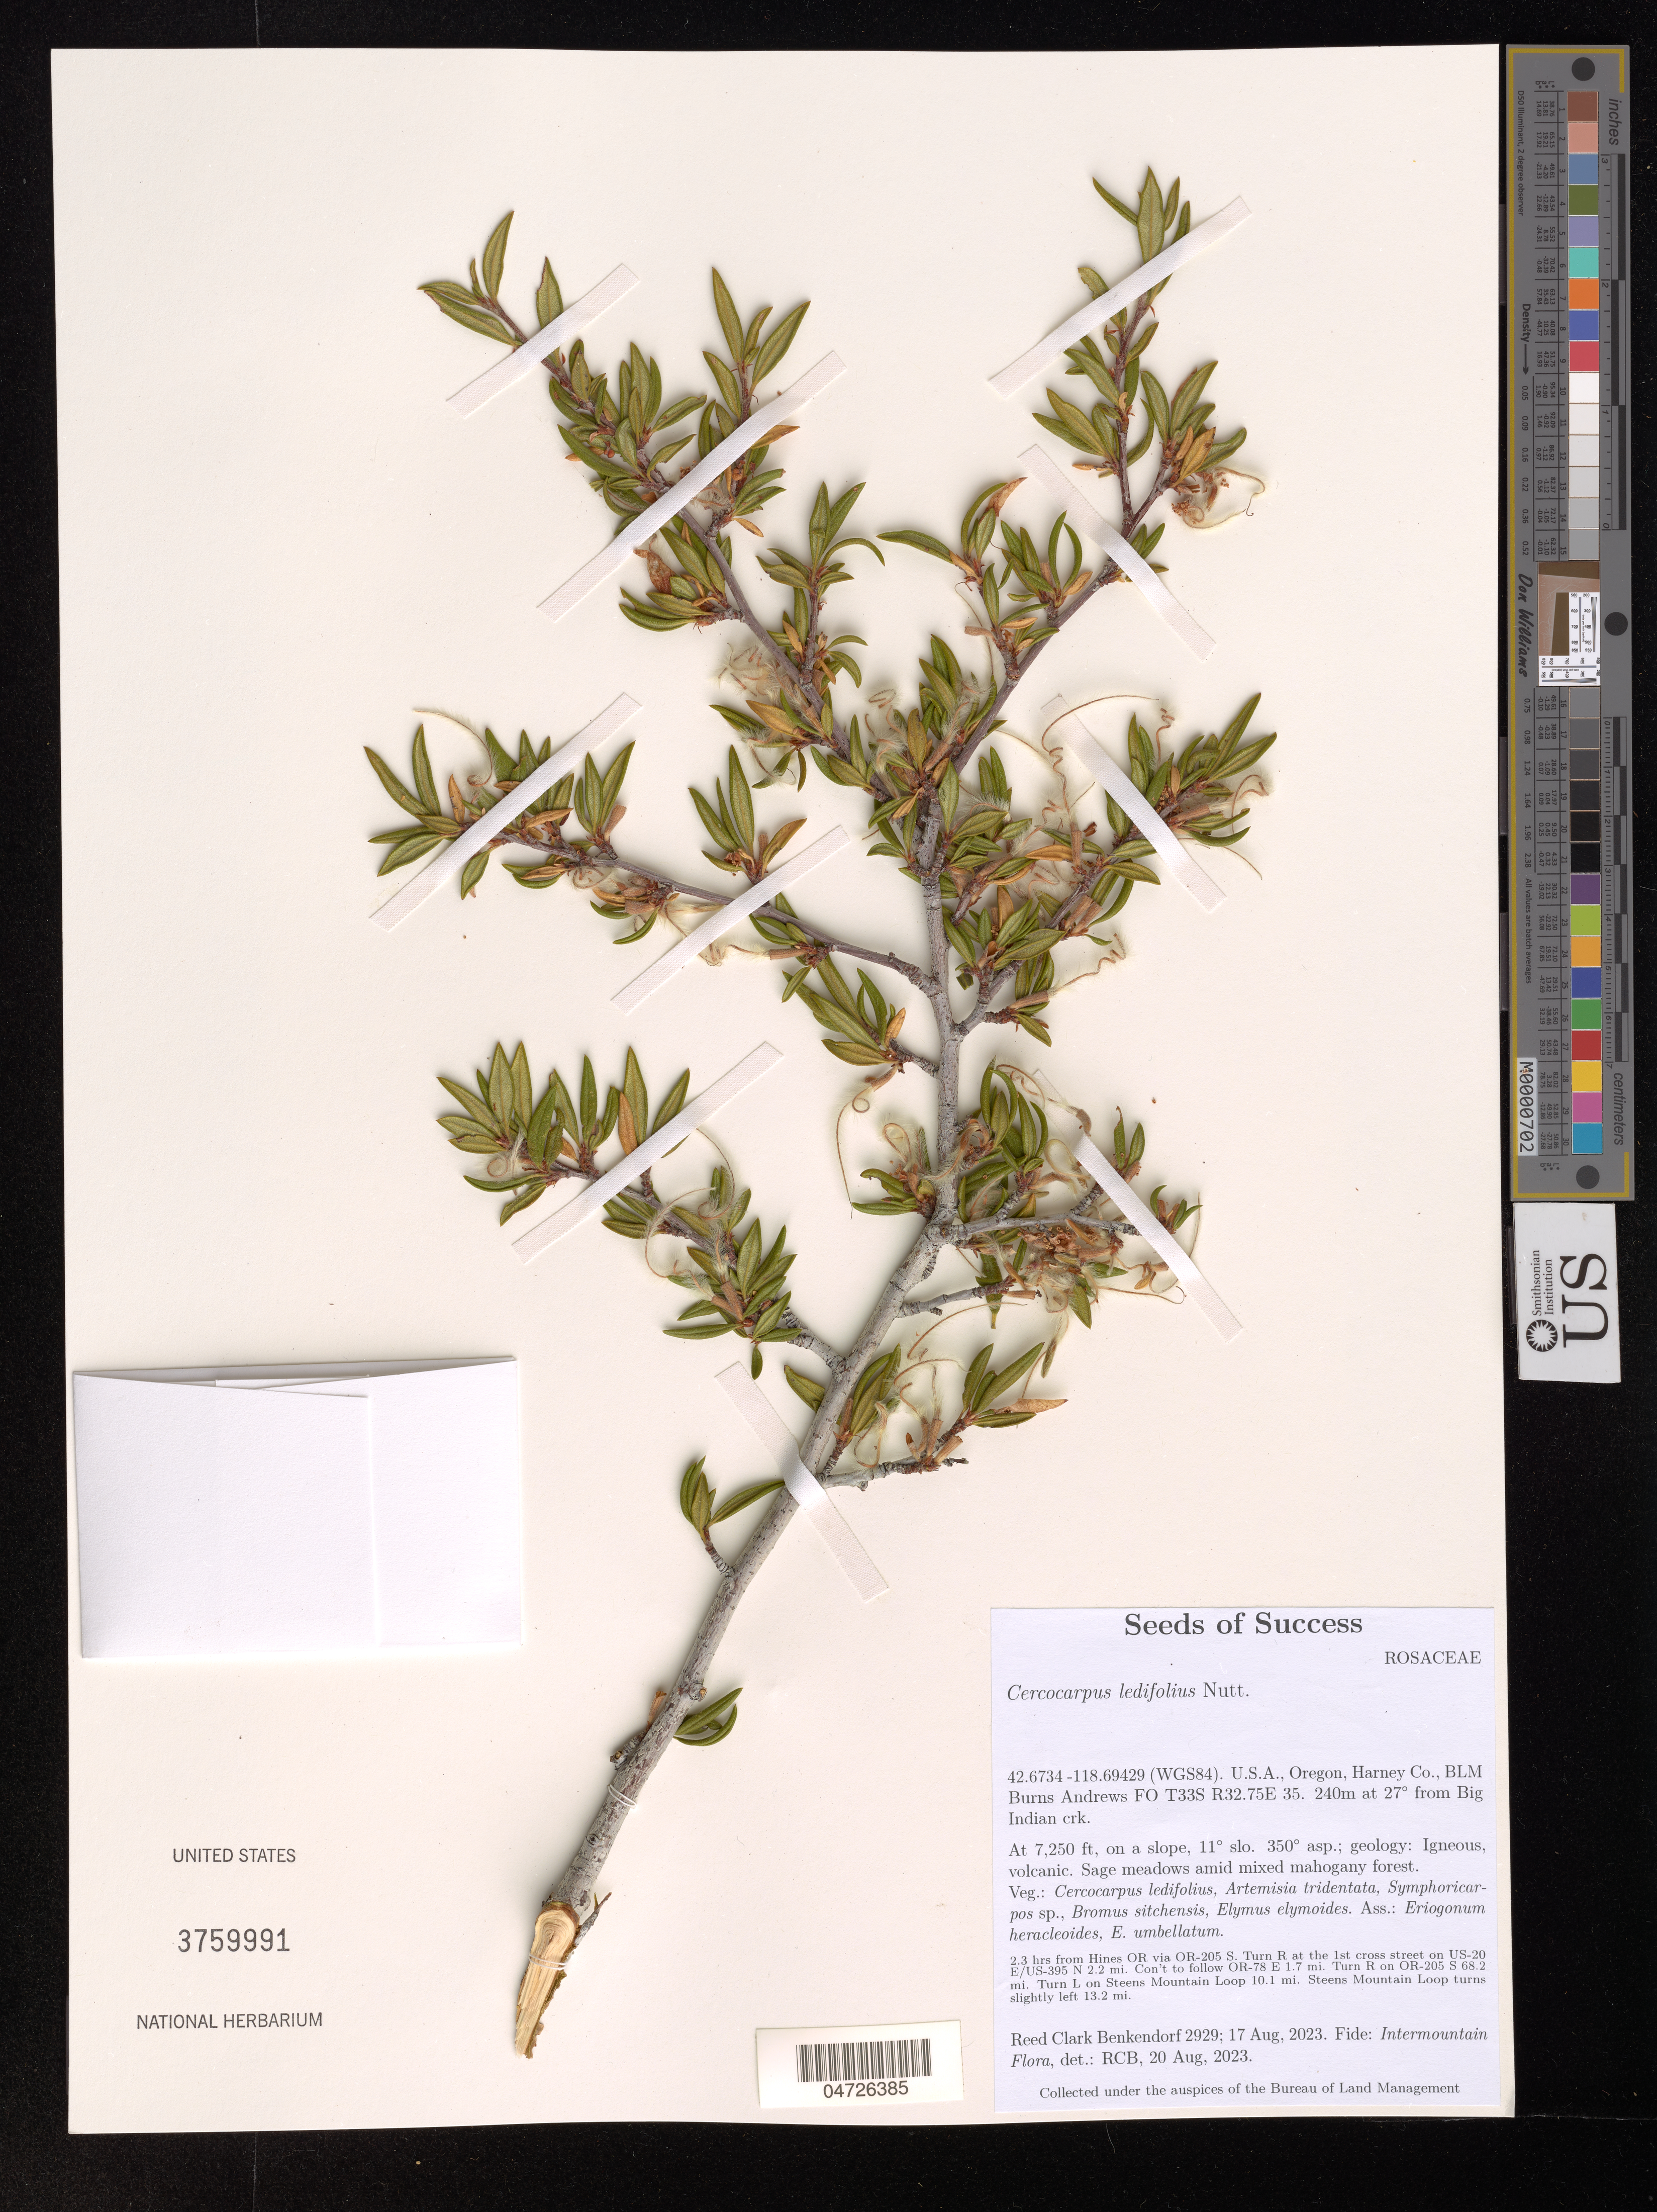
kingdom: Plantae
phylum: Tracheophyta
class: Magnoliopsida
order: Rosales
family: Rosaceae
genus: Cercocarpus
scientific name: Cercocarpus ledifolius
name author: Nutt.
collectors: R. Benkendorf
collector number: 2029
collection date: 2023-08-17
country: United States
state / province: Oregon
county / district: Harney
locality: Harney Co., BLM Burns Andrews FO T33S R32.75E 35. 240m at 27° from Big Indian crk. 2.3 hrs from Hines OR via OR-205 S. Turn R at the 1st cross street on US-20 E/US-395 N 2.2 mi. Con't to follow OR-78E 1.7 mi. Turn R on OR-205 S 68.2 mi. Turn L on Steens Mountain Loop 10.1 mi. Steens Mountain Loop turns slightly left 13.2 mi.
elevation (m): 2210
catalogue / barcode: US 3759991